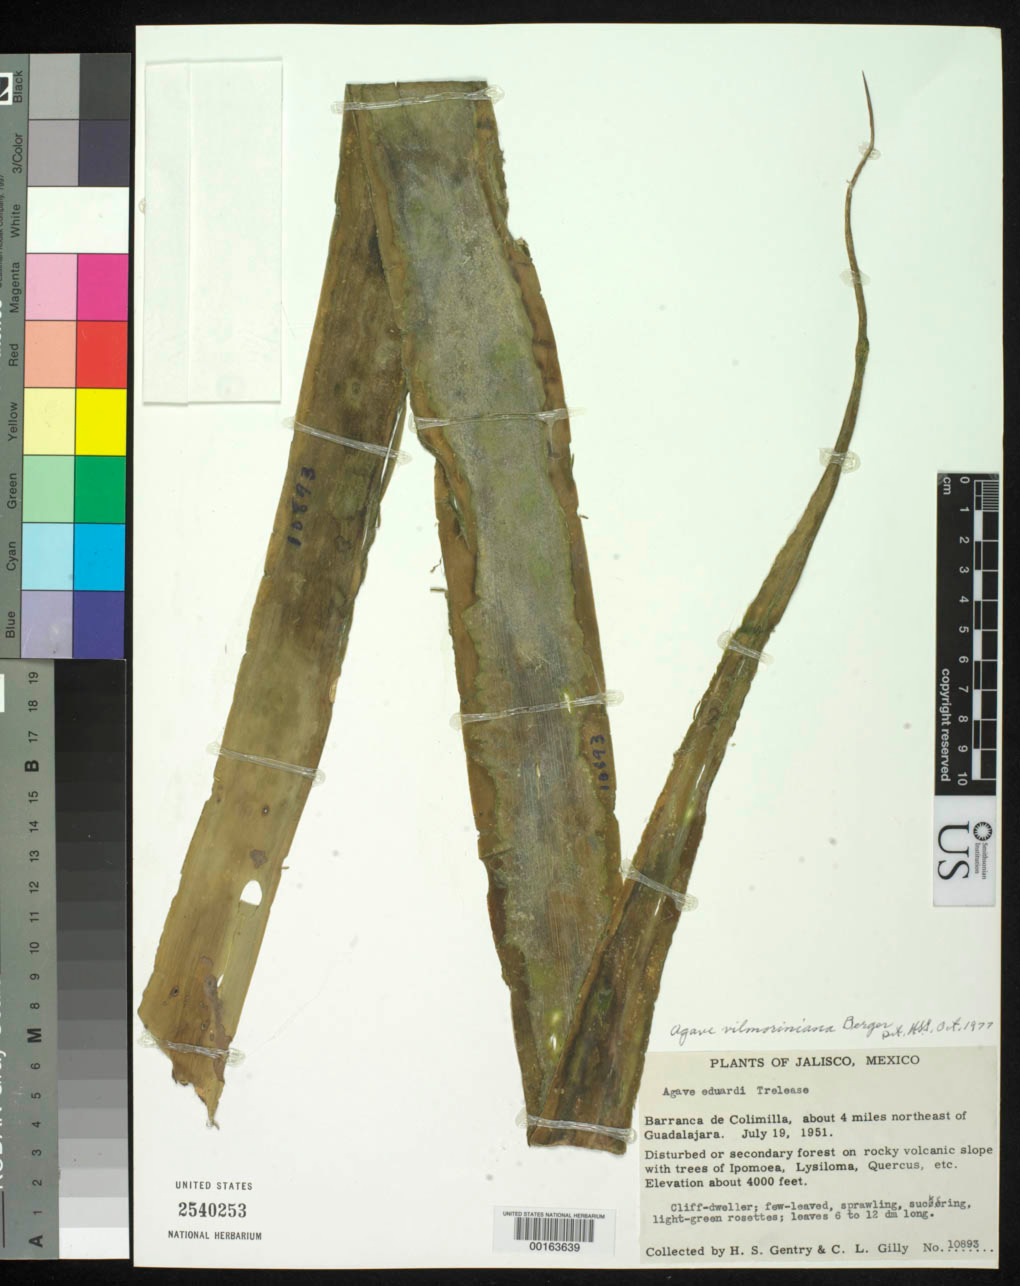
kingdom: Plantae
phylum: Tracheophyta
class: Liliopsida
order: Asparagales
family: Asparagaceae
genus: Agave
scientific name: Agave vilmoriniana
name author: A. Berger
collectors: H. S. Gentry & C. Gilly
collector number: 10893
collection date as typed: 19 Jul 1951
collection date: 1951-07-19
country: Mexico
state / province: Jalisco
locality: Barranca de Colimilla, about 4 mi NE of Guadalajara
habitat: Disturbed or secondary forest on rocky volcanic slope with trees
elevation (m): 1219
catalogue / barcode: US 2540253